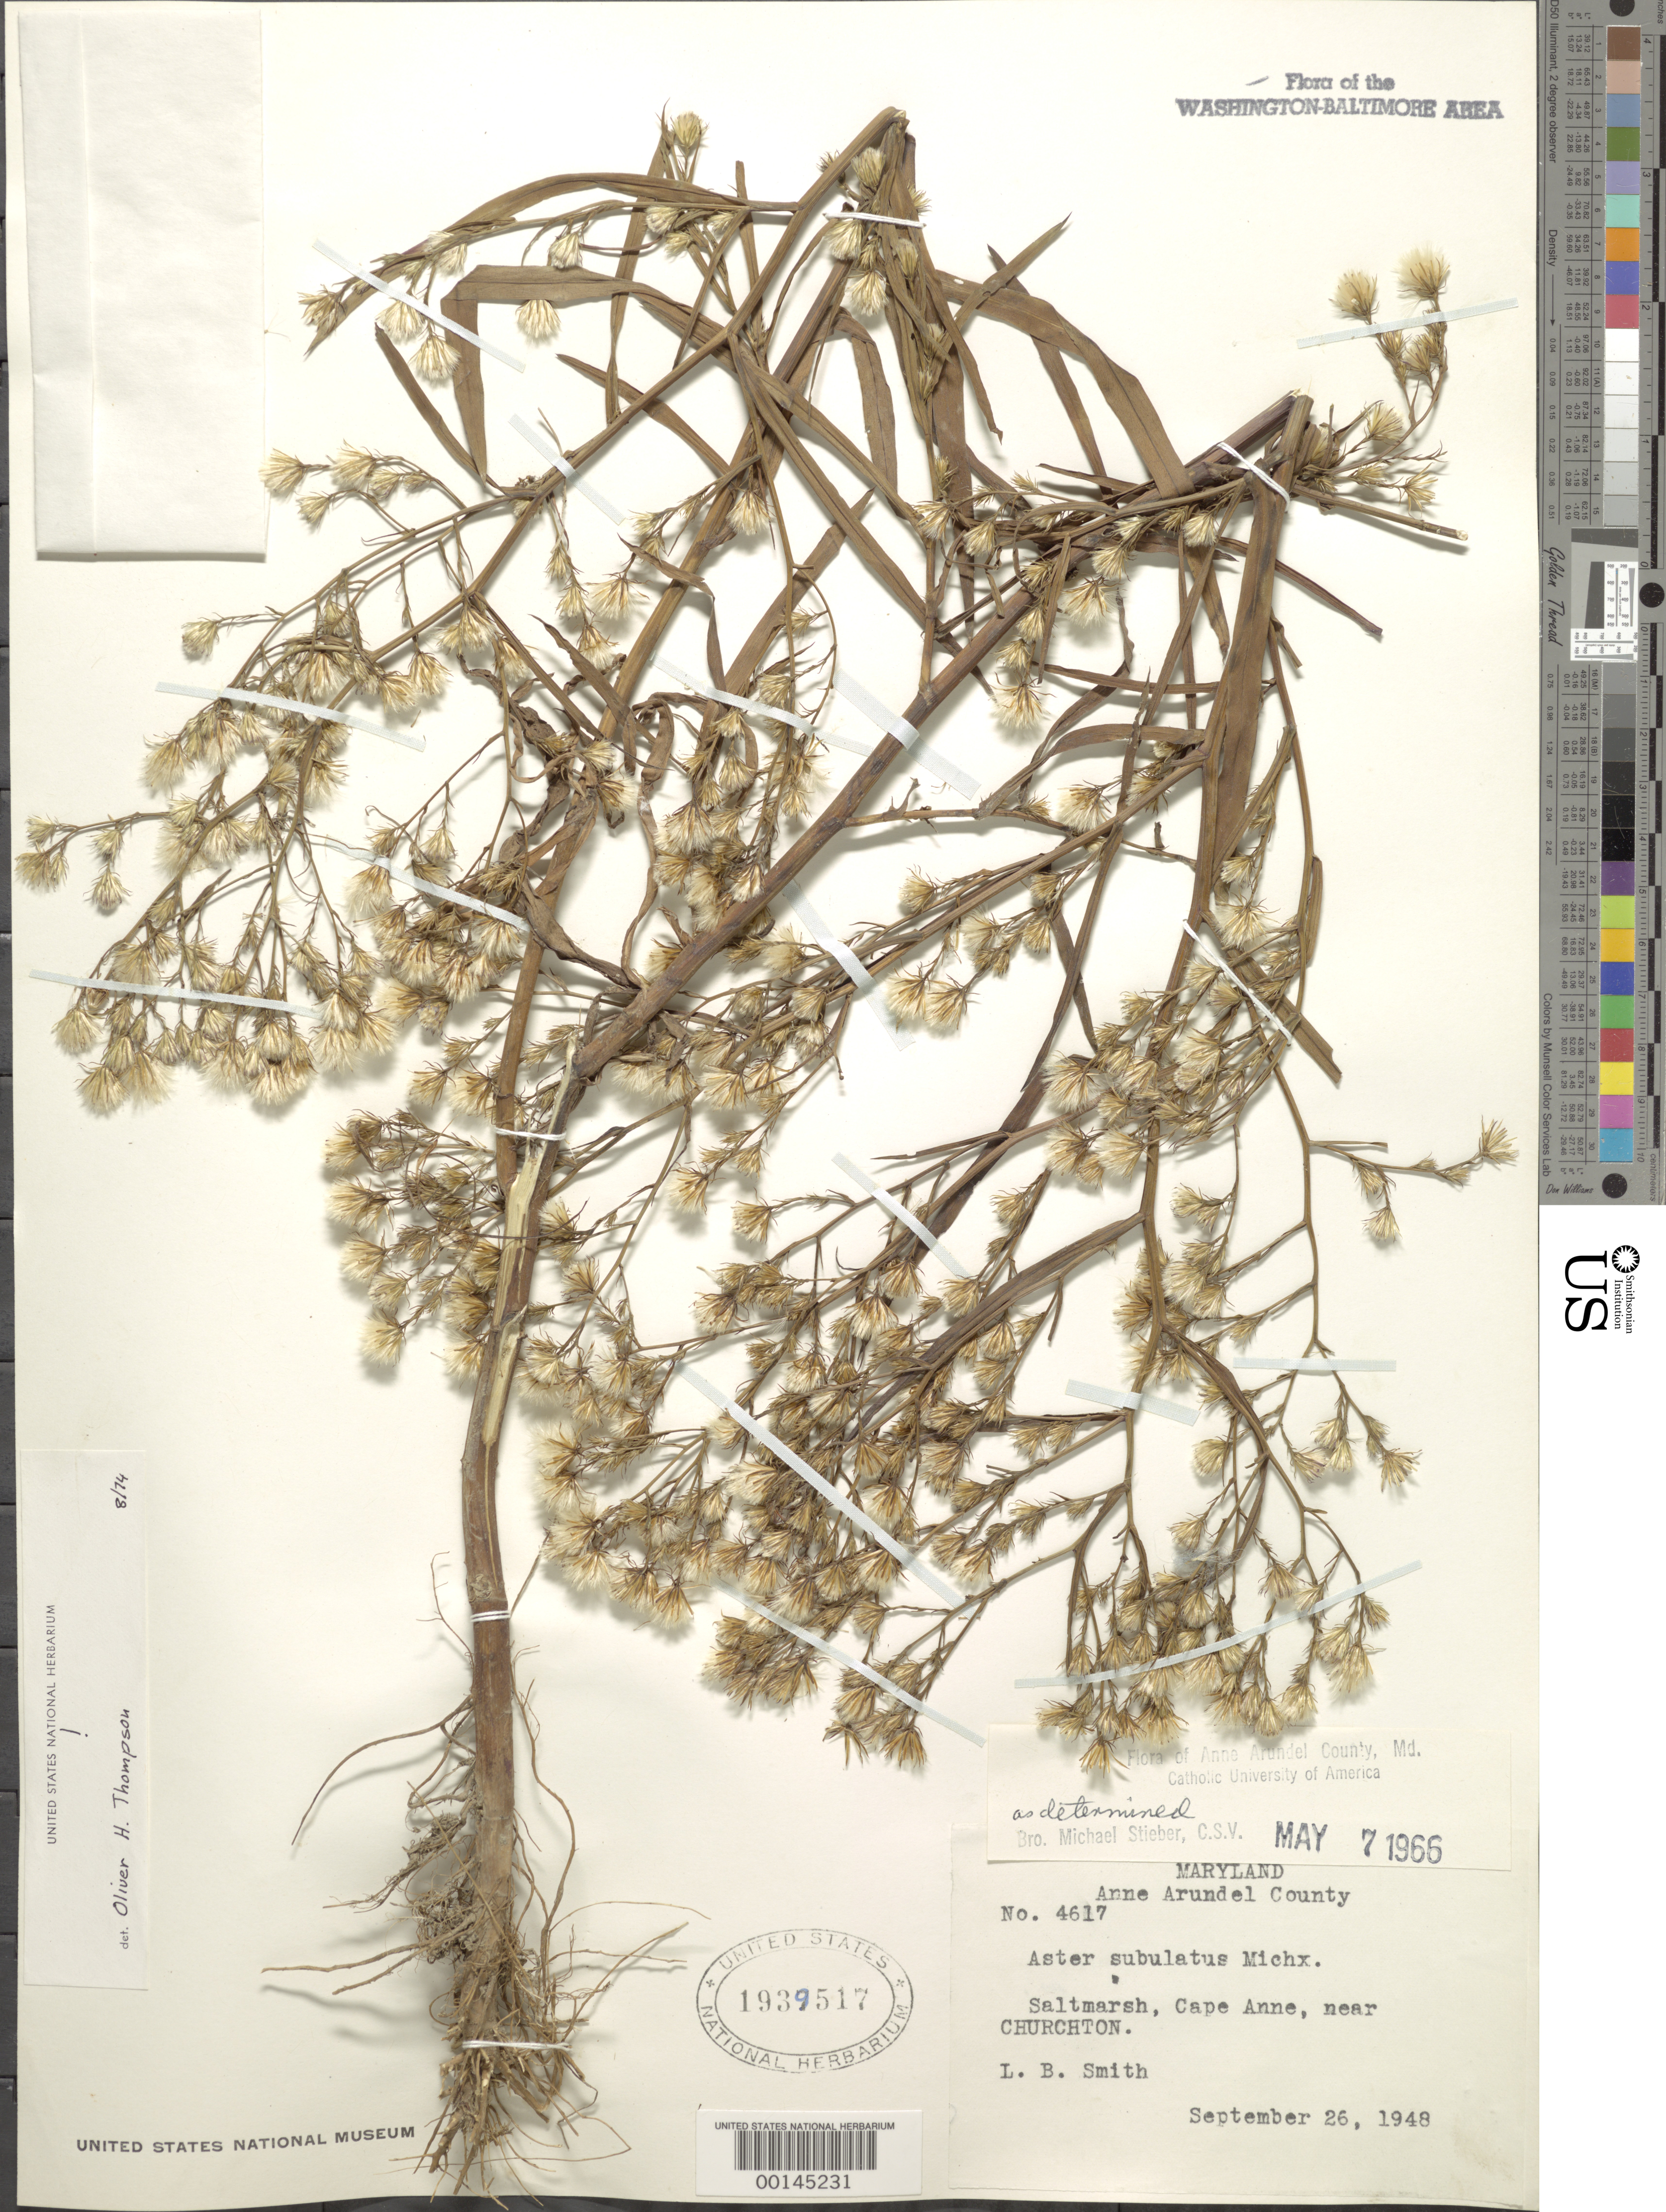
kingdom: Plantae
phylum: Tracheophyta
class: Magnoliopsida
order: Asterales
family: Asteraceae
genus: Symphyotrichum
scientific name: Symphyotrichum subulatum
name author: (Michx.) G.L. Nesom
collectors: L. Smith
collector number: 4617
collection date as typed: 26 Sep 1948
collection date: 1948-09-26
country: United States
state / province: Maryland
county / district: Anne Arundel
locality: Cape Anne near Churchton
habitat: Saltmarsh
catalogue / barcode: US 1939517